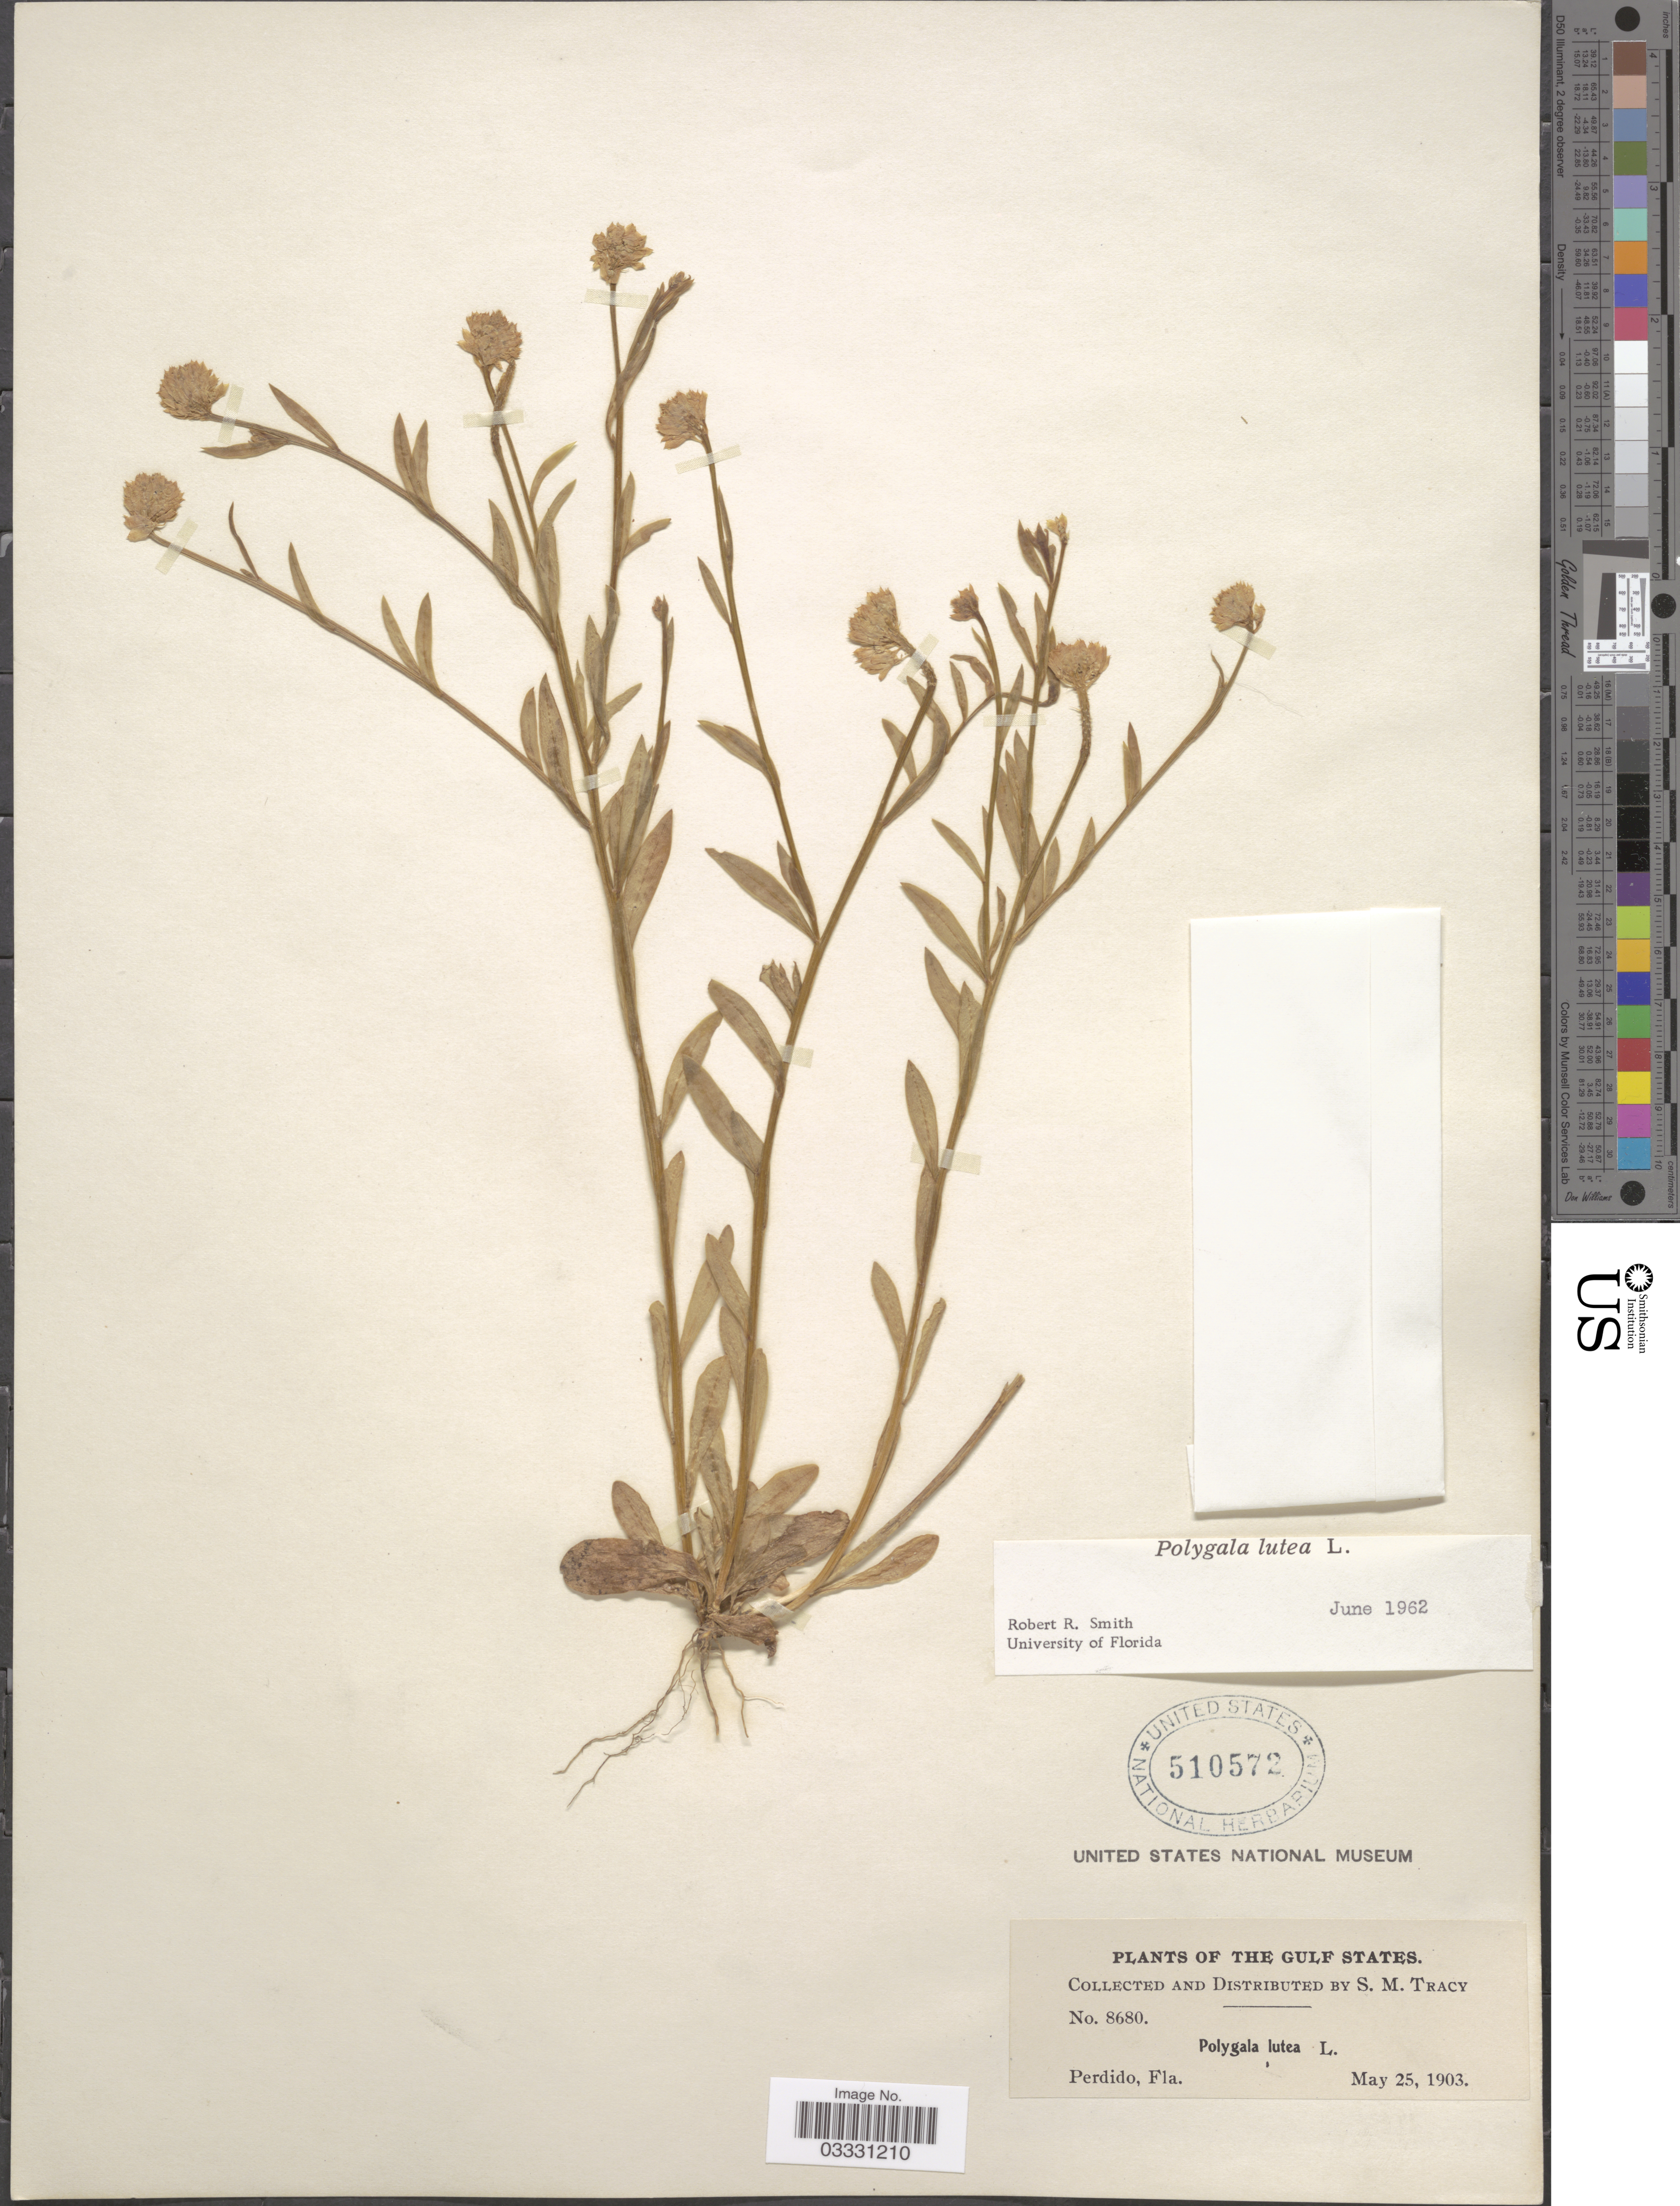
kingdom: Plantae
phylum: Tracheophyta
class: Magnoliopsida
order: Fabales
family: Polygalaceae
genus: Polygala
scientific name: Polygala lutea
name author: L.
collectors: S. M. Tracy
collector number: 8680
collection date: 1903-05-25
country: United States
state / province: Florida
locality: The Gulf States. Perdido.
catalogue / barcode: US 510572